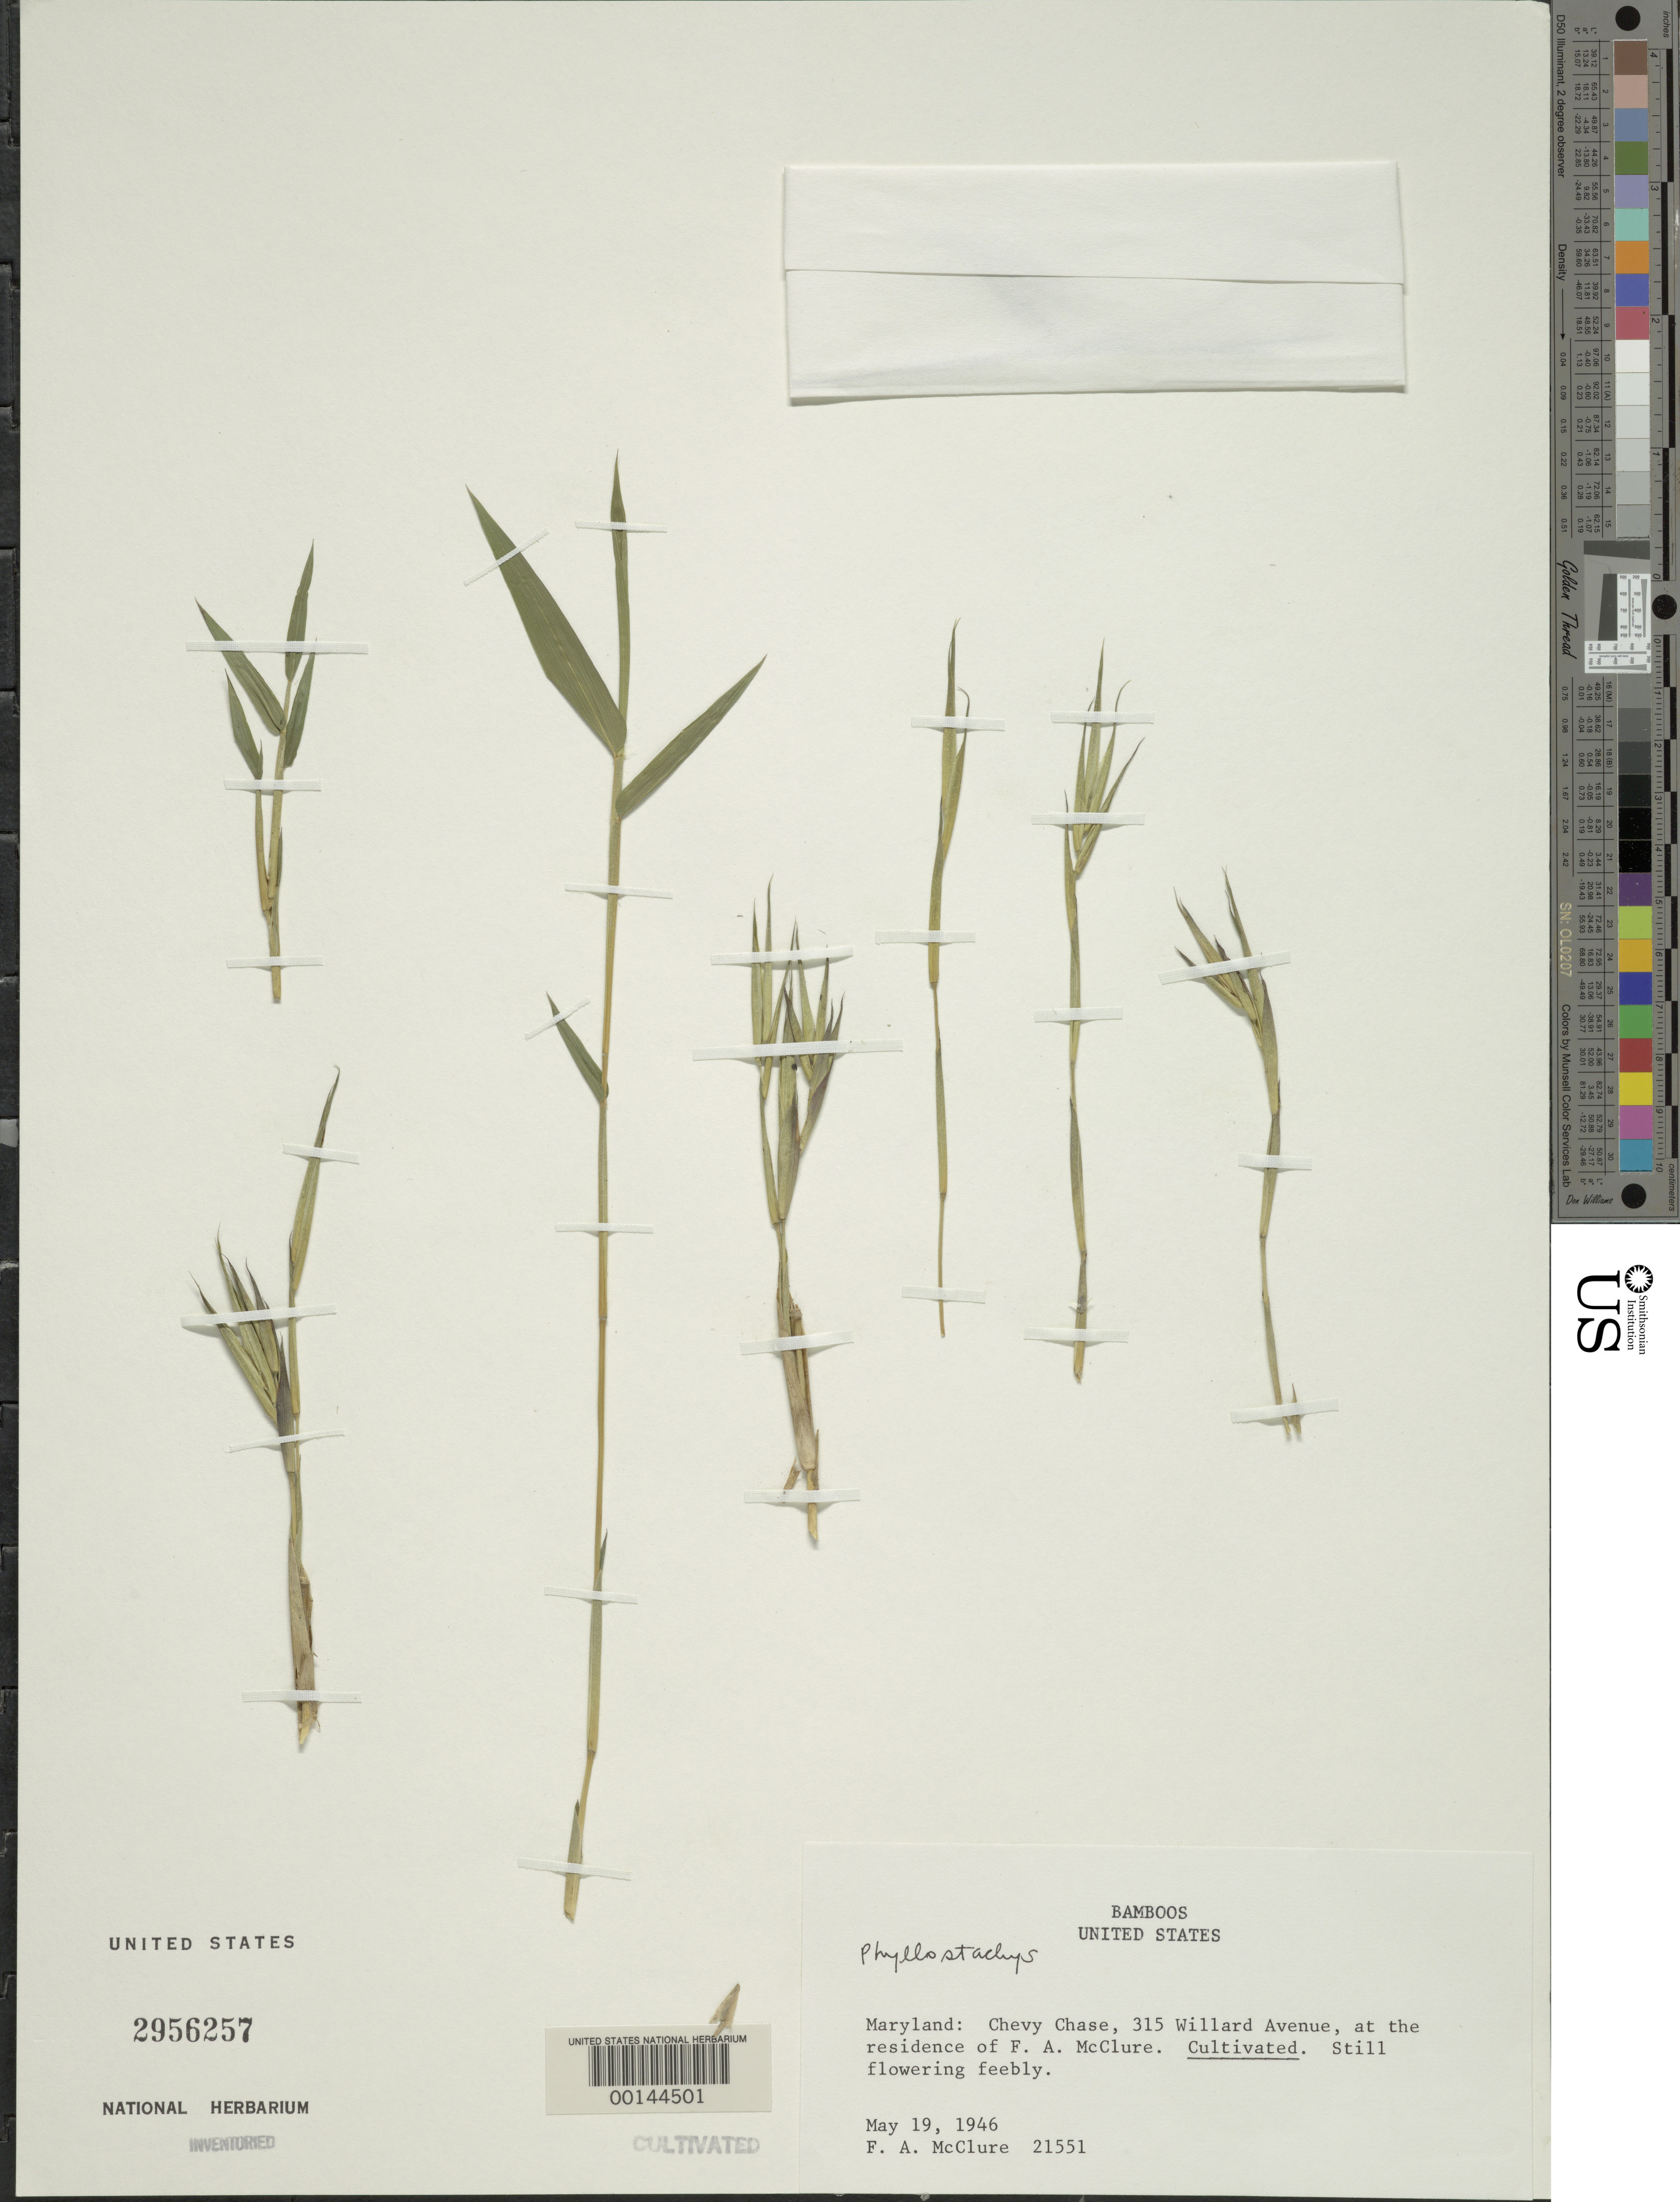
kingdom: Plantae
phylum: Tracheophyta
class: Liliopsida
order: Poales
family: Poaceae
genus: Phyllostachys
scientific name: Phyllostachys sp.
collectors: F. A. McClure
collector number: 21551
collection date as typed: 19 May 1946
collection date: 1946-05-19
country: United States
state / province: Maryland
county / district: Montgomery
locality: Chevy Chase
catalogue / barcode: US 2956257